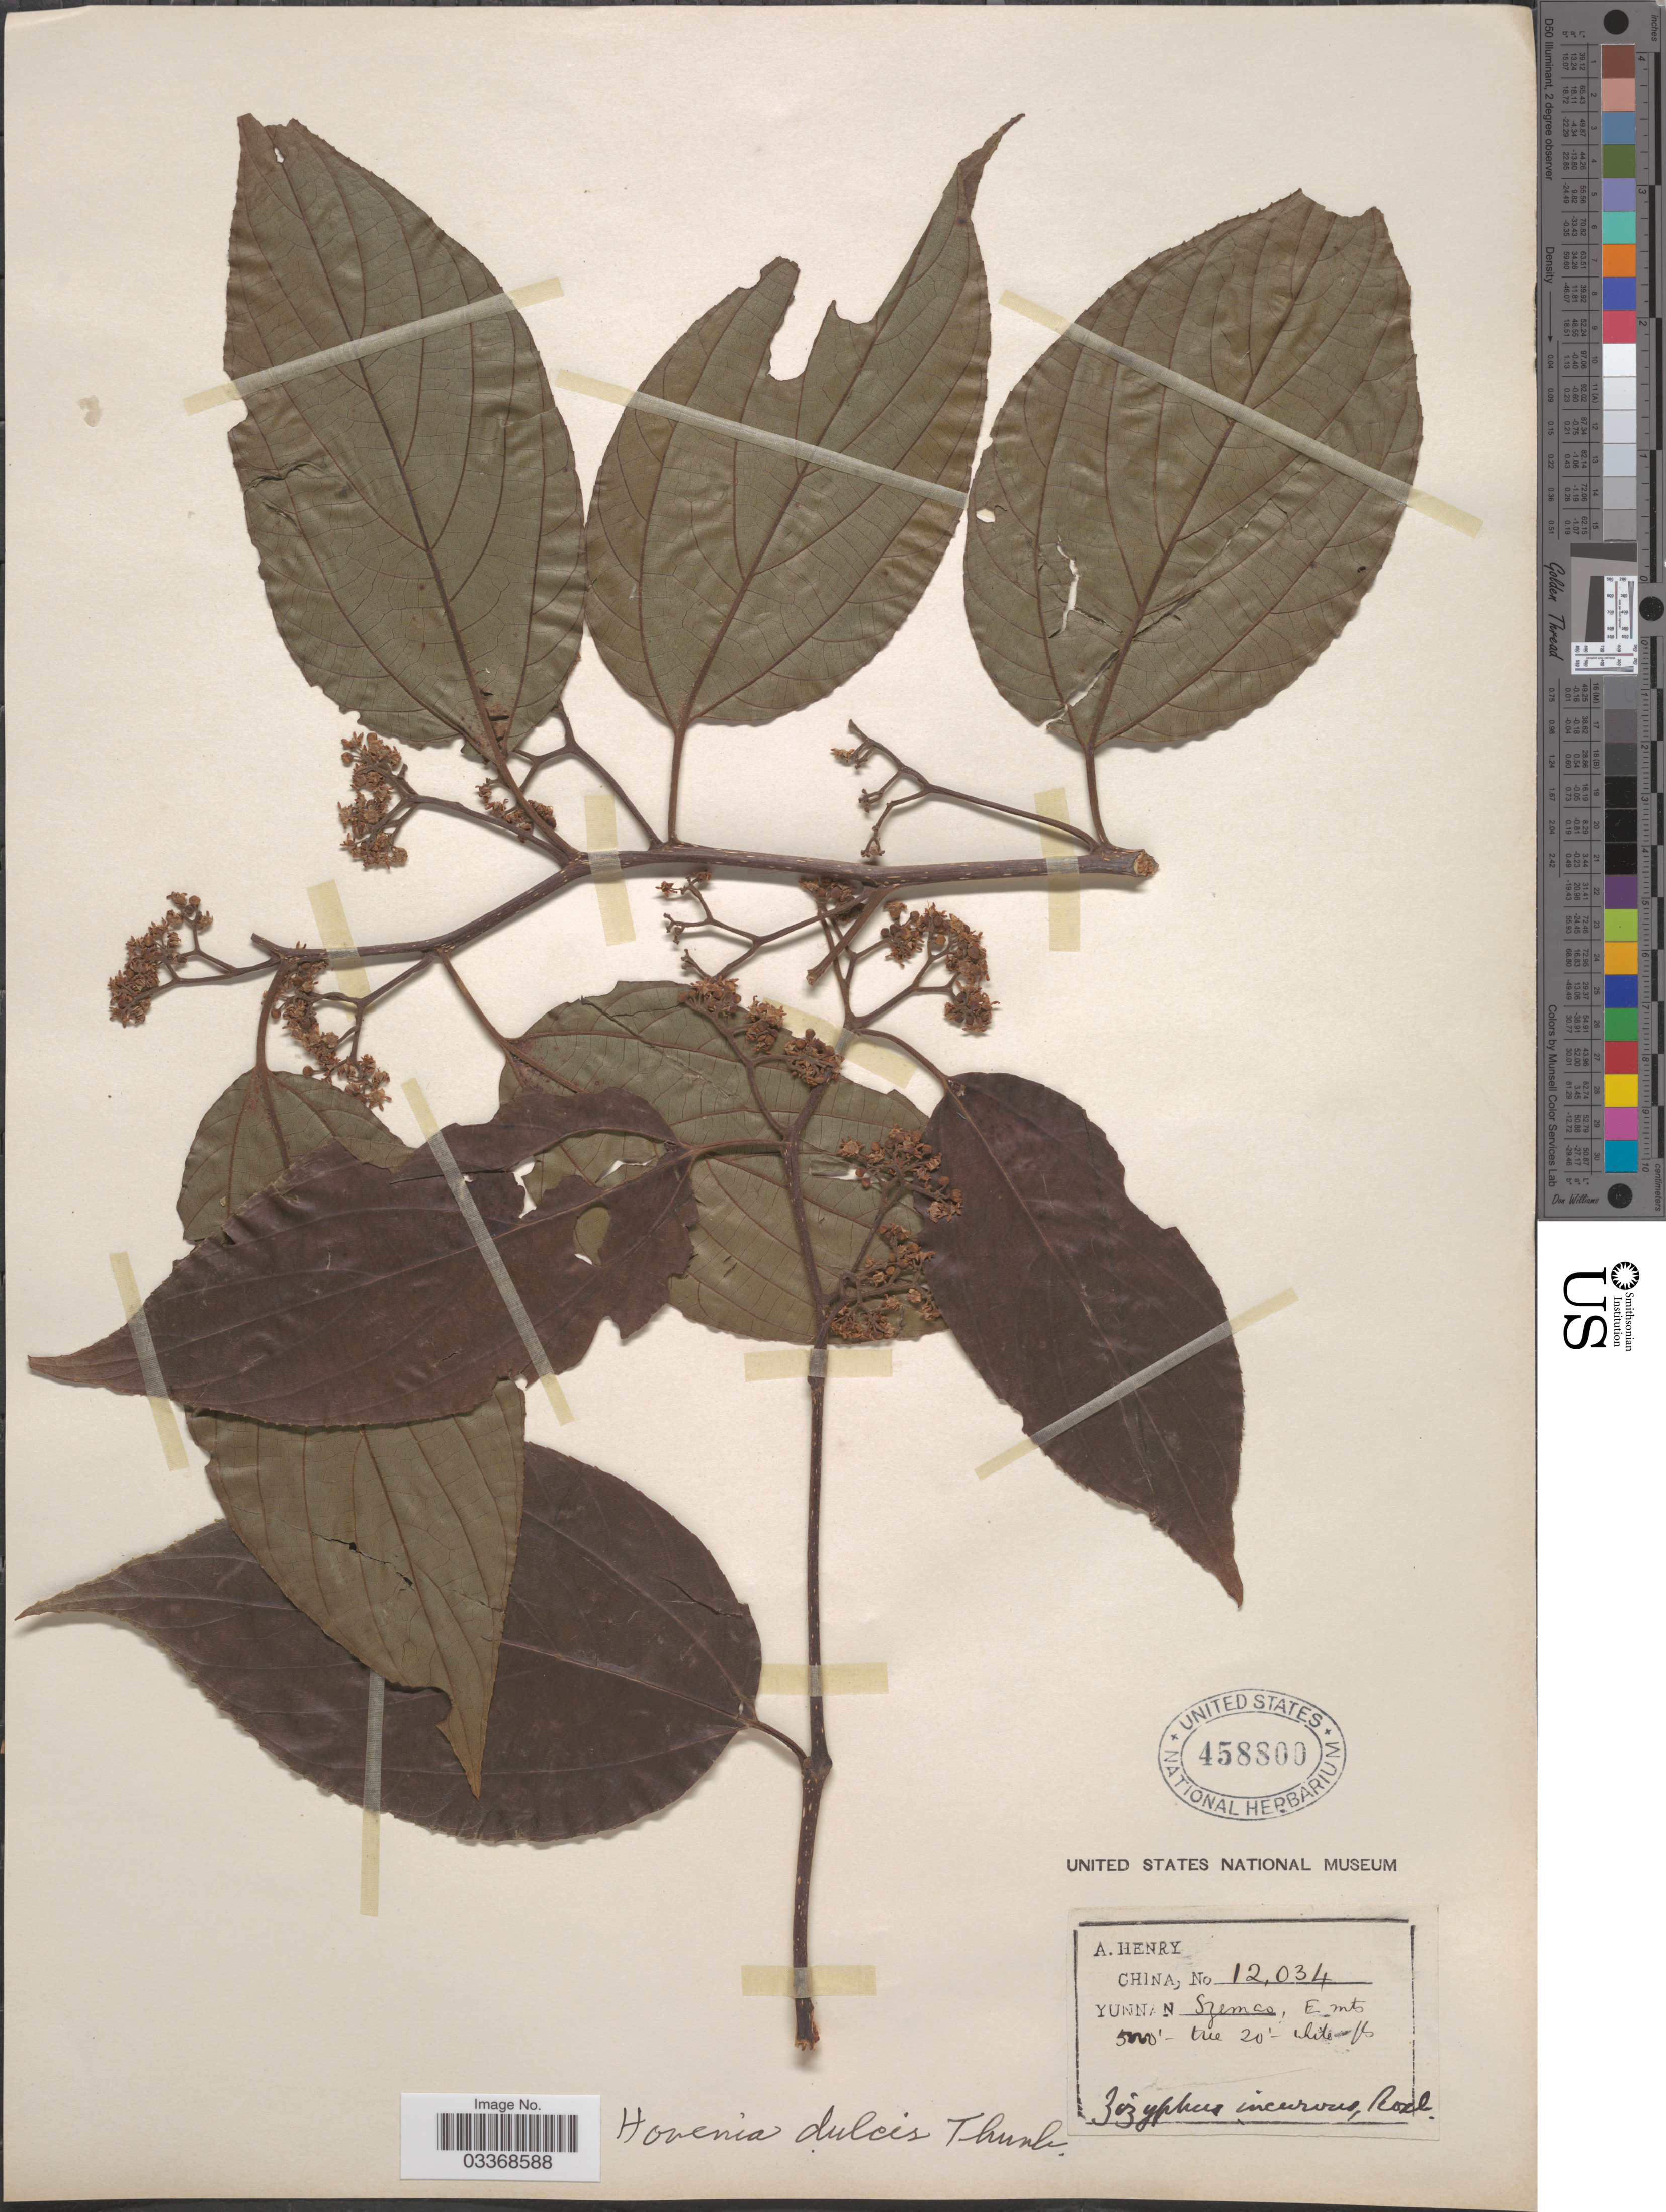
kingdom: Plantae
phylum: Tracheophyta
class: Magnoliopsida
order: Rosales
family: Rhamnaceae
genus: Hovenia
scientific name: Hovenia dulcis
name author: Thunb.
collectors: A. Henry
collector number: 12034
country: China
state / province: Yunnan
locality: Szemao, E mts.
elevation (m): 1524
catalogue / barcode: US 458800